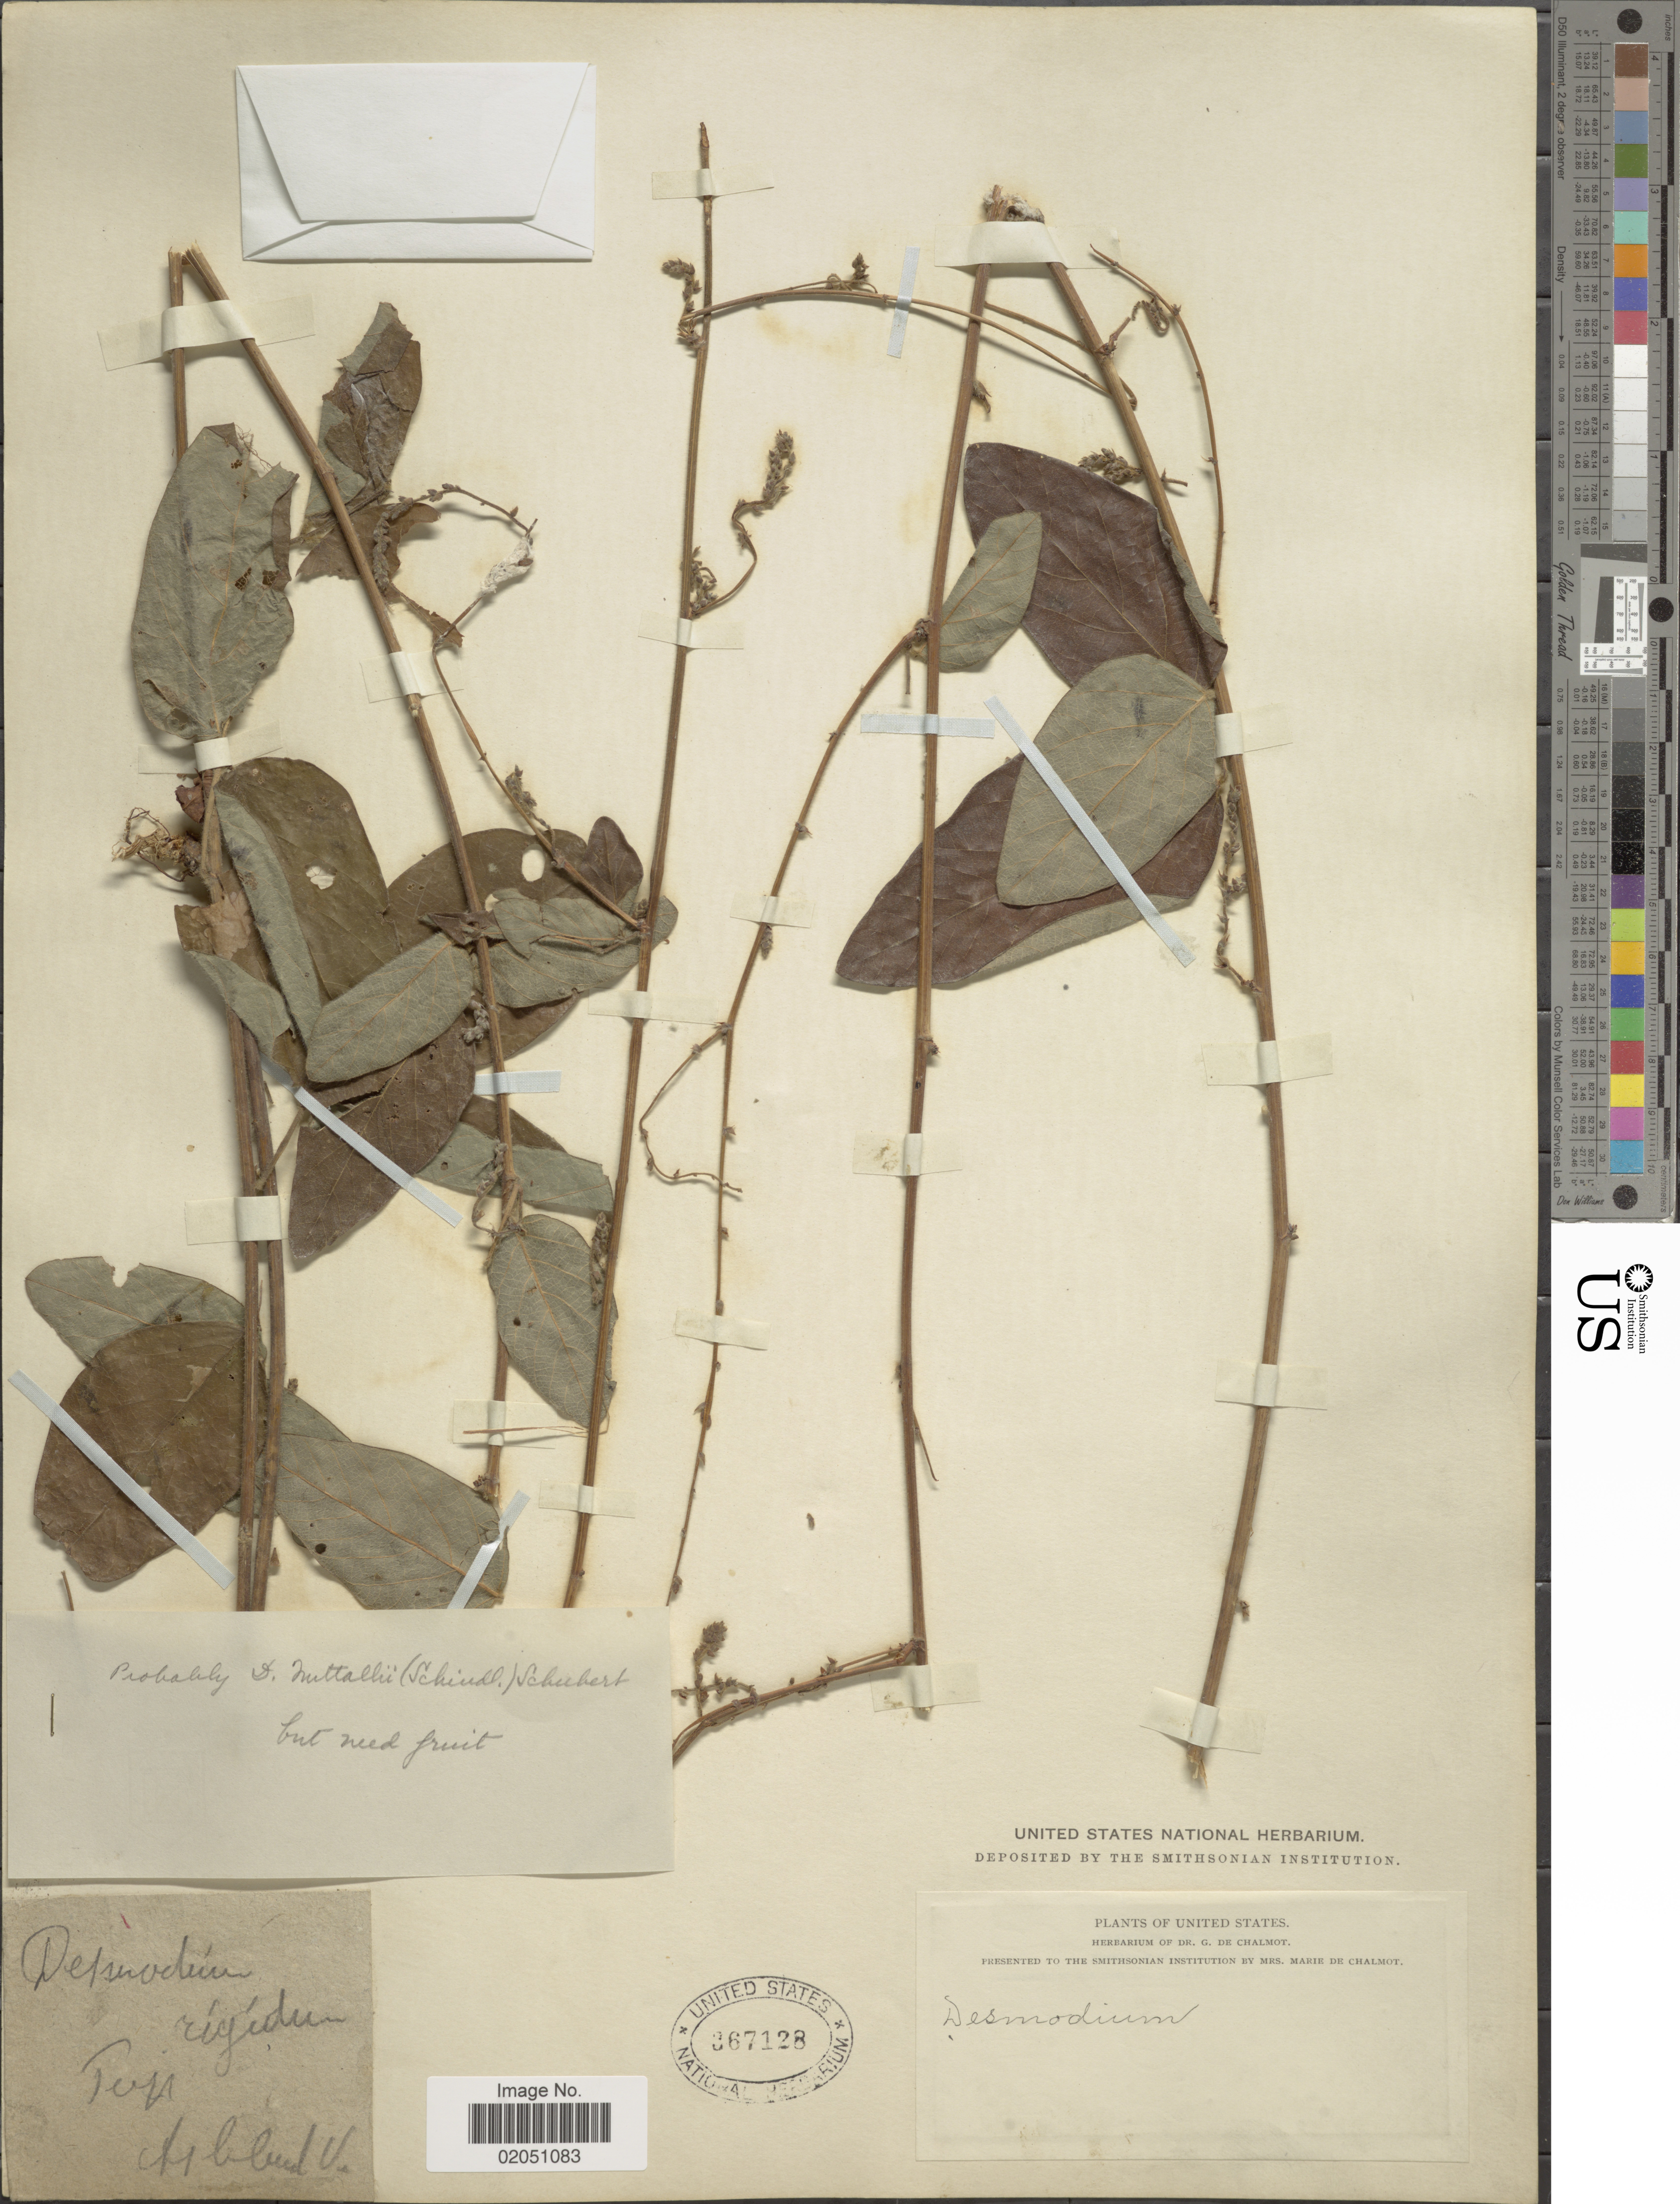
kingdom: Plantae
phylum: Tracheophyta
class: Magnoliopsida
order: Fabales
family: Fabaceae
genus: Desmodium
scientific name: Desmodium nuttallii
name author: (Schindl.) B.G. Schub.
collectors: ex herb. G. de Chalmot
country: United States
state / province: Virginia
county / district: Hanover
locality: Ashland.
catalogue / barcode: US 367128